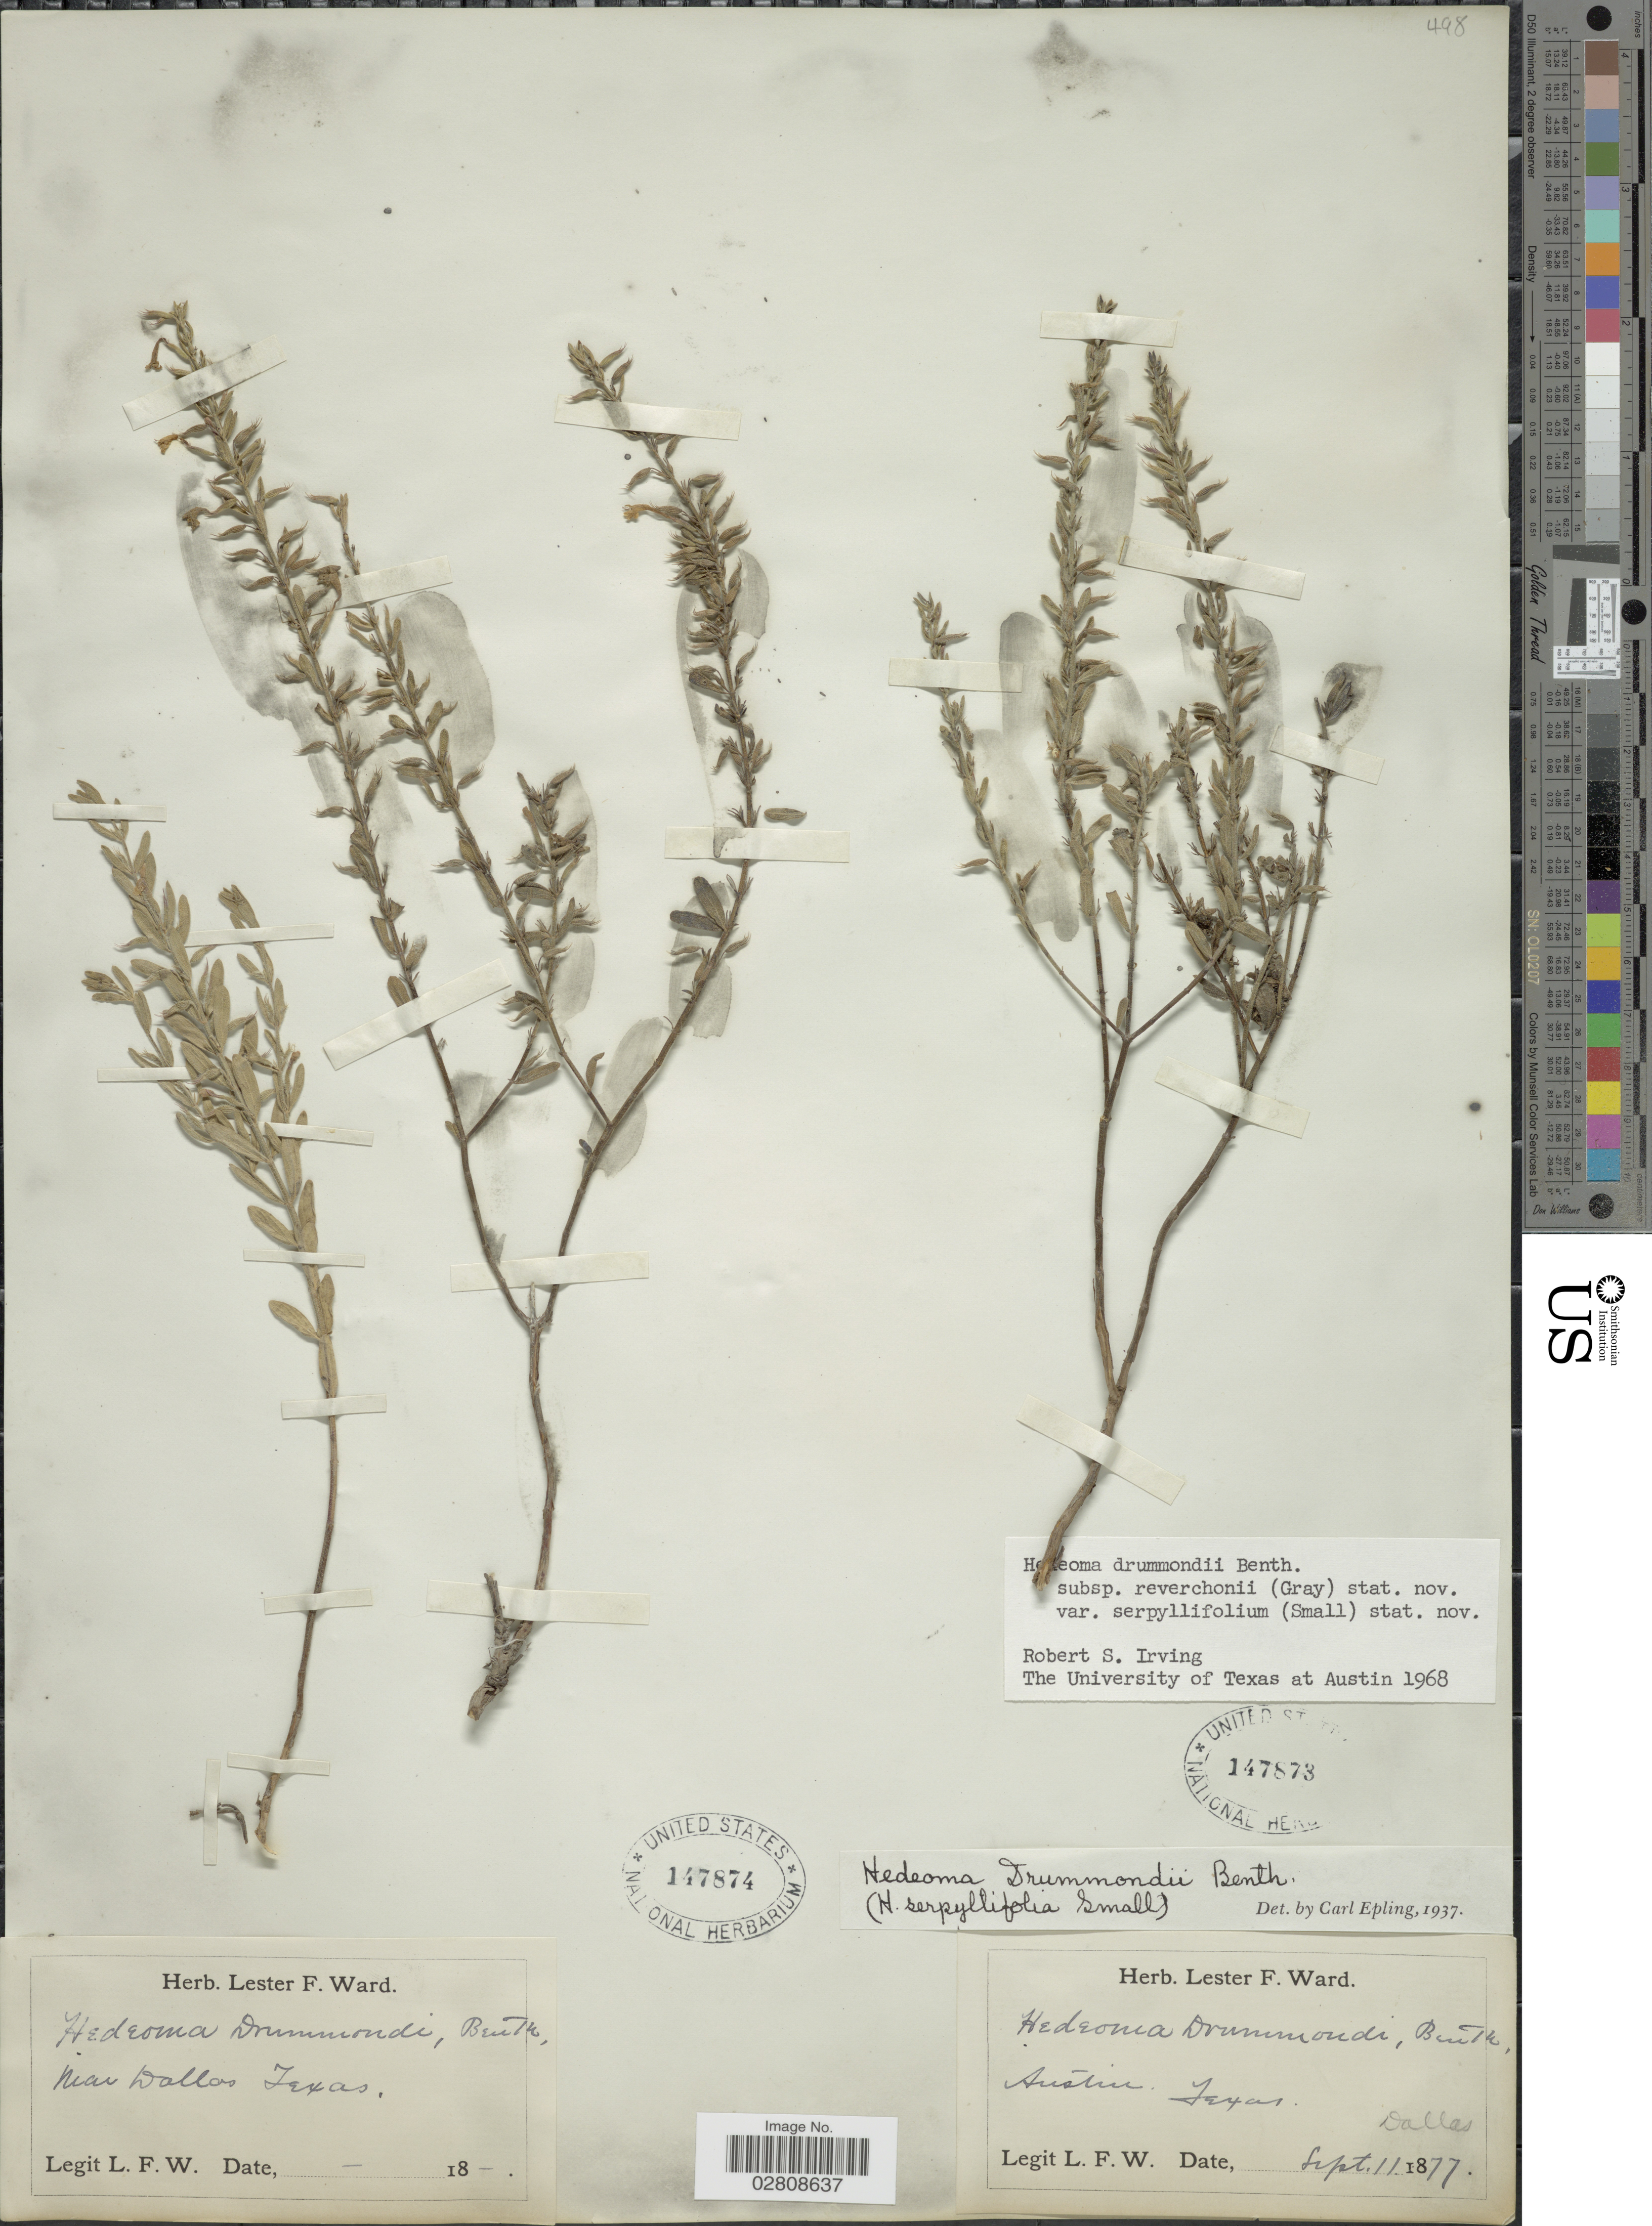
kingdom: Plantae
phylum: Tracheophyta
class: Magnoliopsida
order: Lamiales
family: Lamiaceae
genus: Hedeoma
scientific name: Hedeoma drummondii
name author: Benth.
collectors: L. F. Ward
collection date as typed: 18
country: United States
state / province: Texas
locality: Near Dallas.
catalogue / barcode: US 147874-2